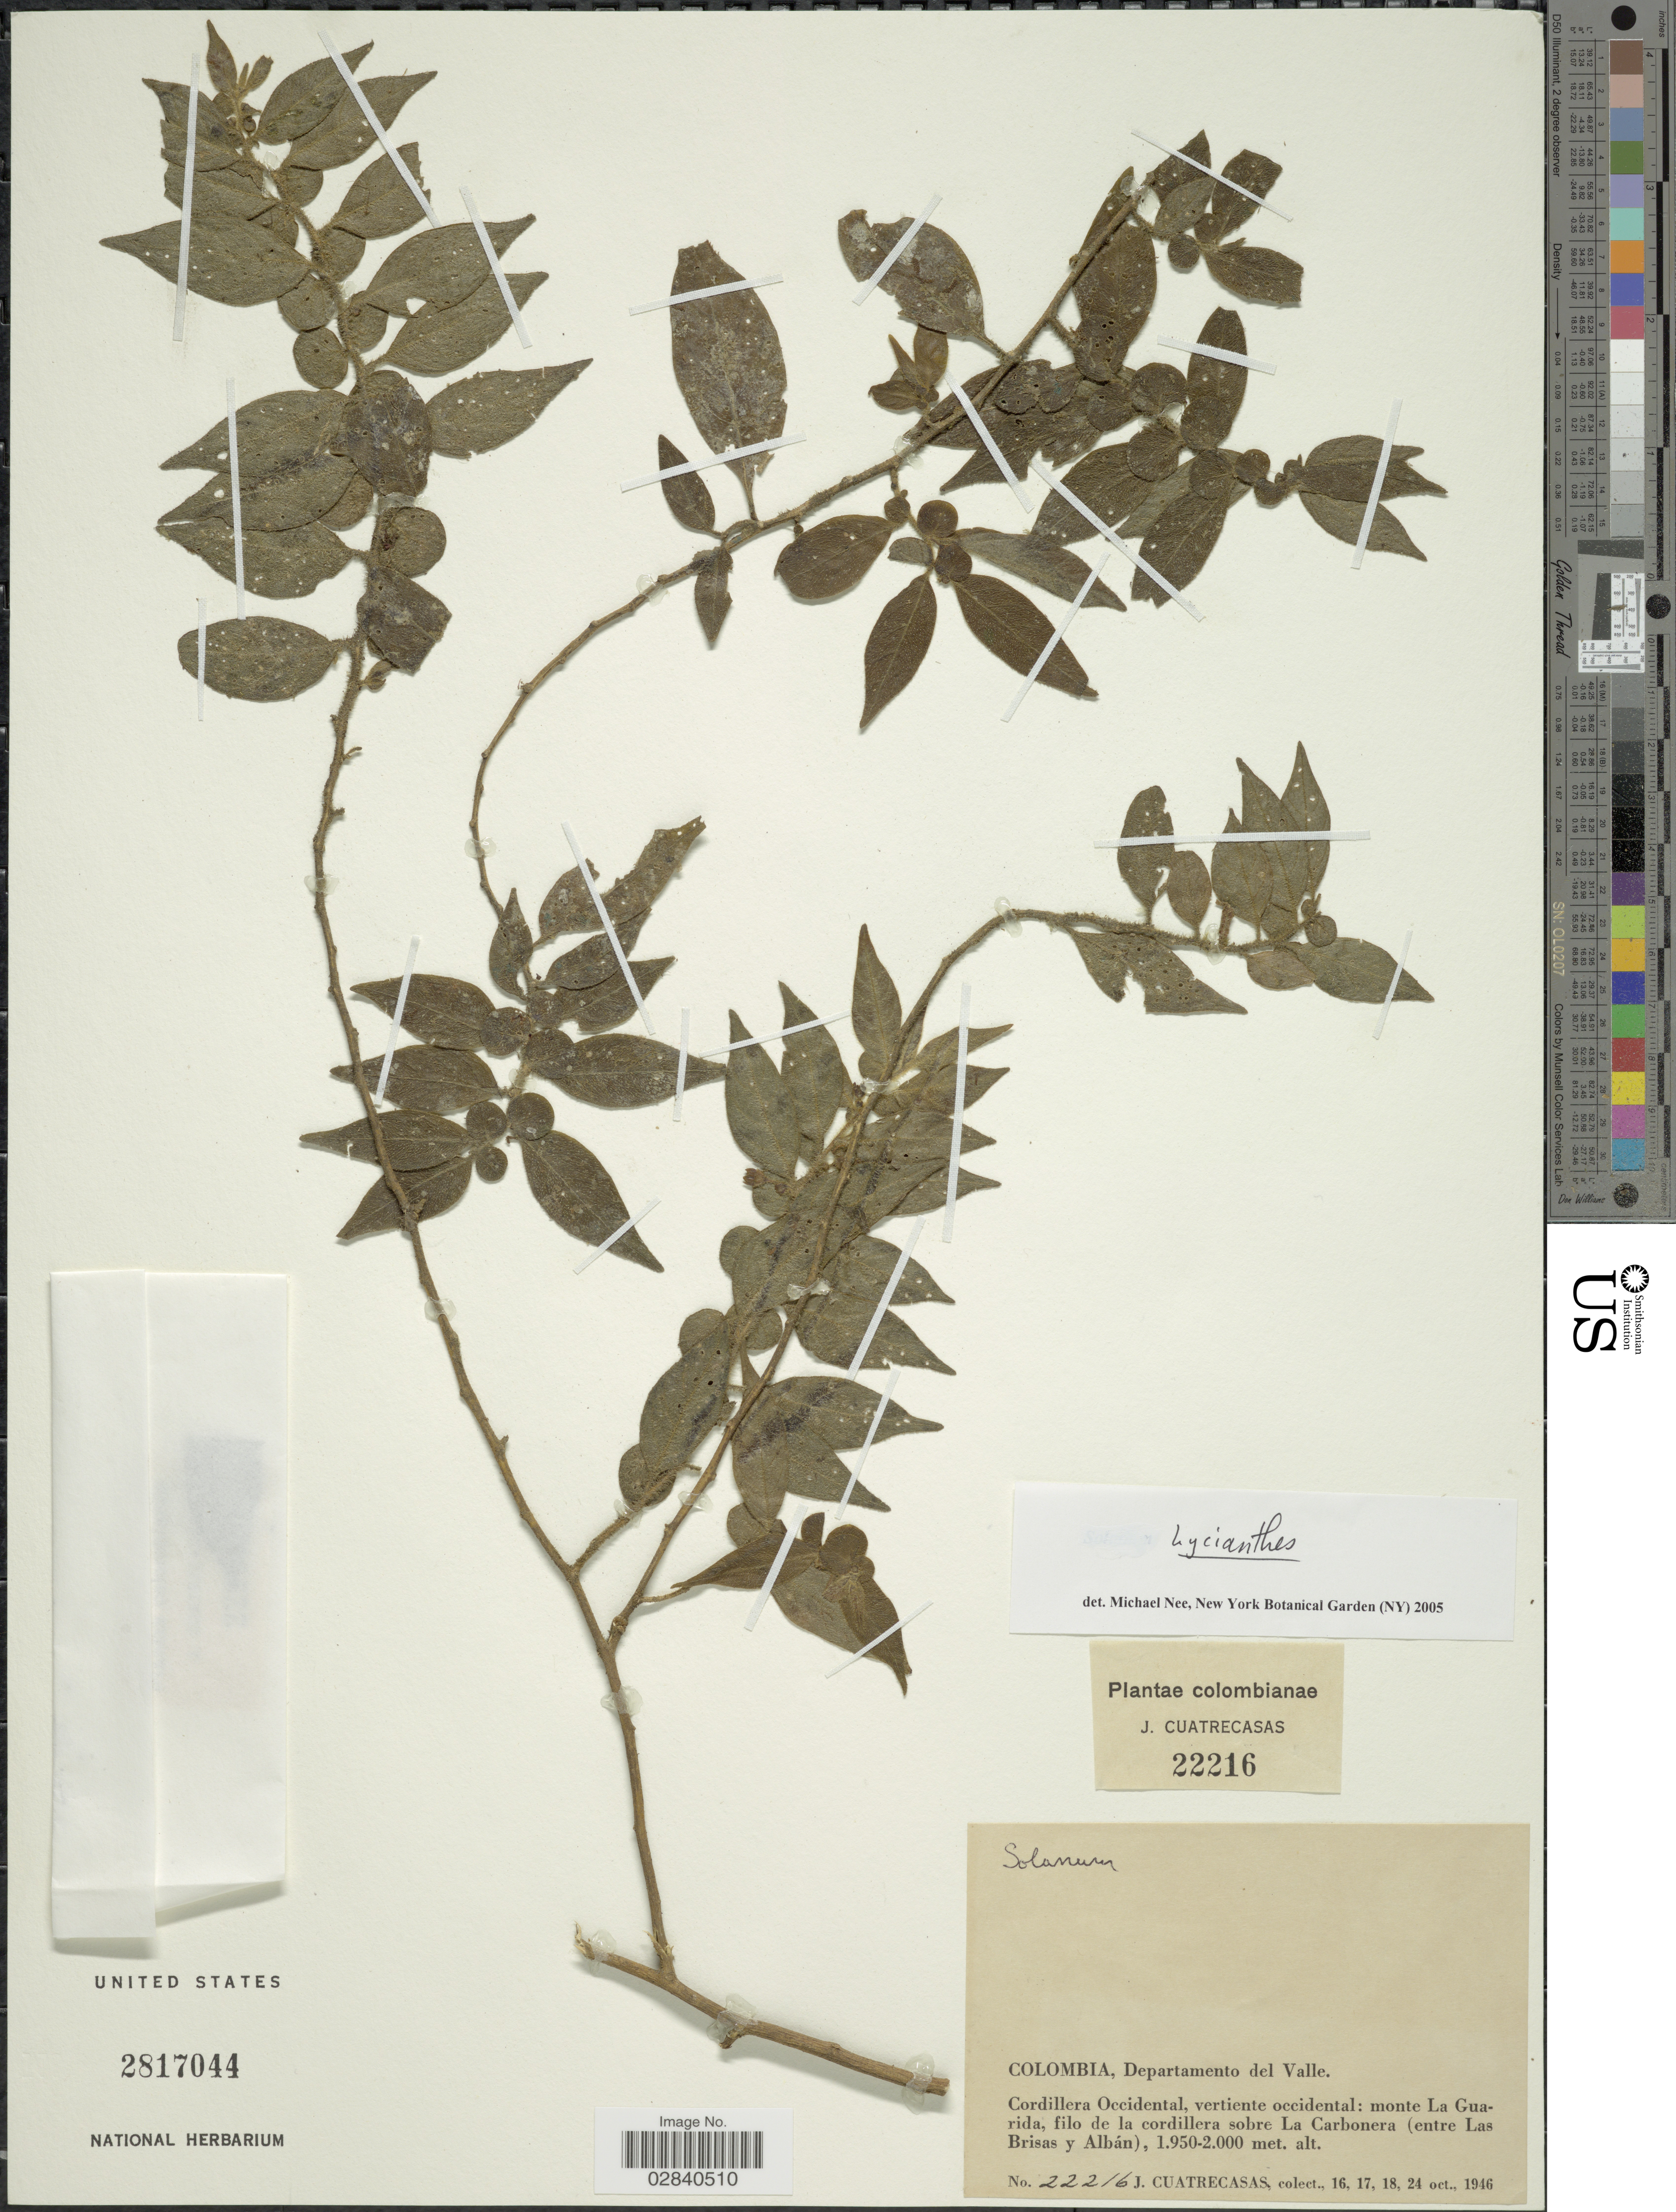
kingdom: Plantae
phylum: Tracheophyta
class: Magnoliopsida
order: Solanales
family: Solanaceae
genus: Lycianthes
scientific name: Lycianthes sp.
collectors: J. Cuatrecasas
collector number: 22216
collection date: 1946-10-16/1946-10-24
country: Colombia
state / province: Valle del Cauca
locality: Departamento del Valle, Cordillera Occidental, vertiente occidental: monte La Guarida, filo de la cordillera sobre La Carbonera (entre Las Brisas y Albán).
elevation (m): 1950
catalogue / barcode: US 2817044